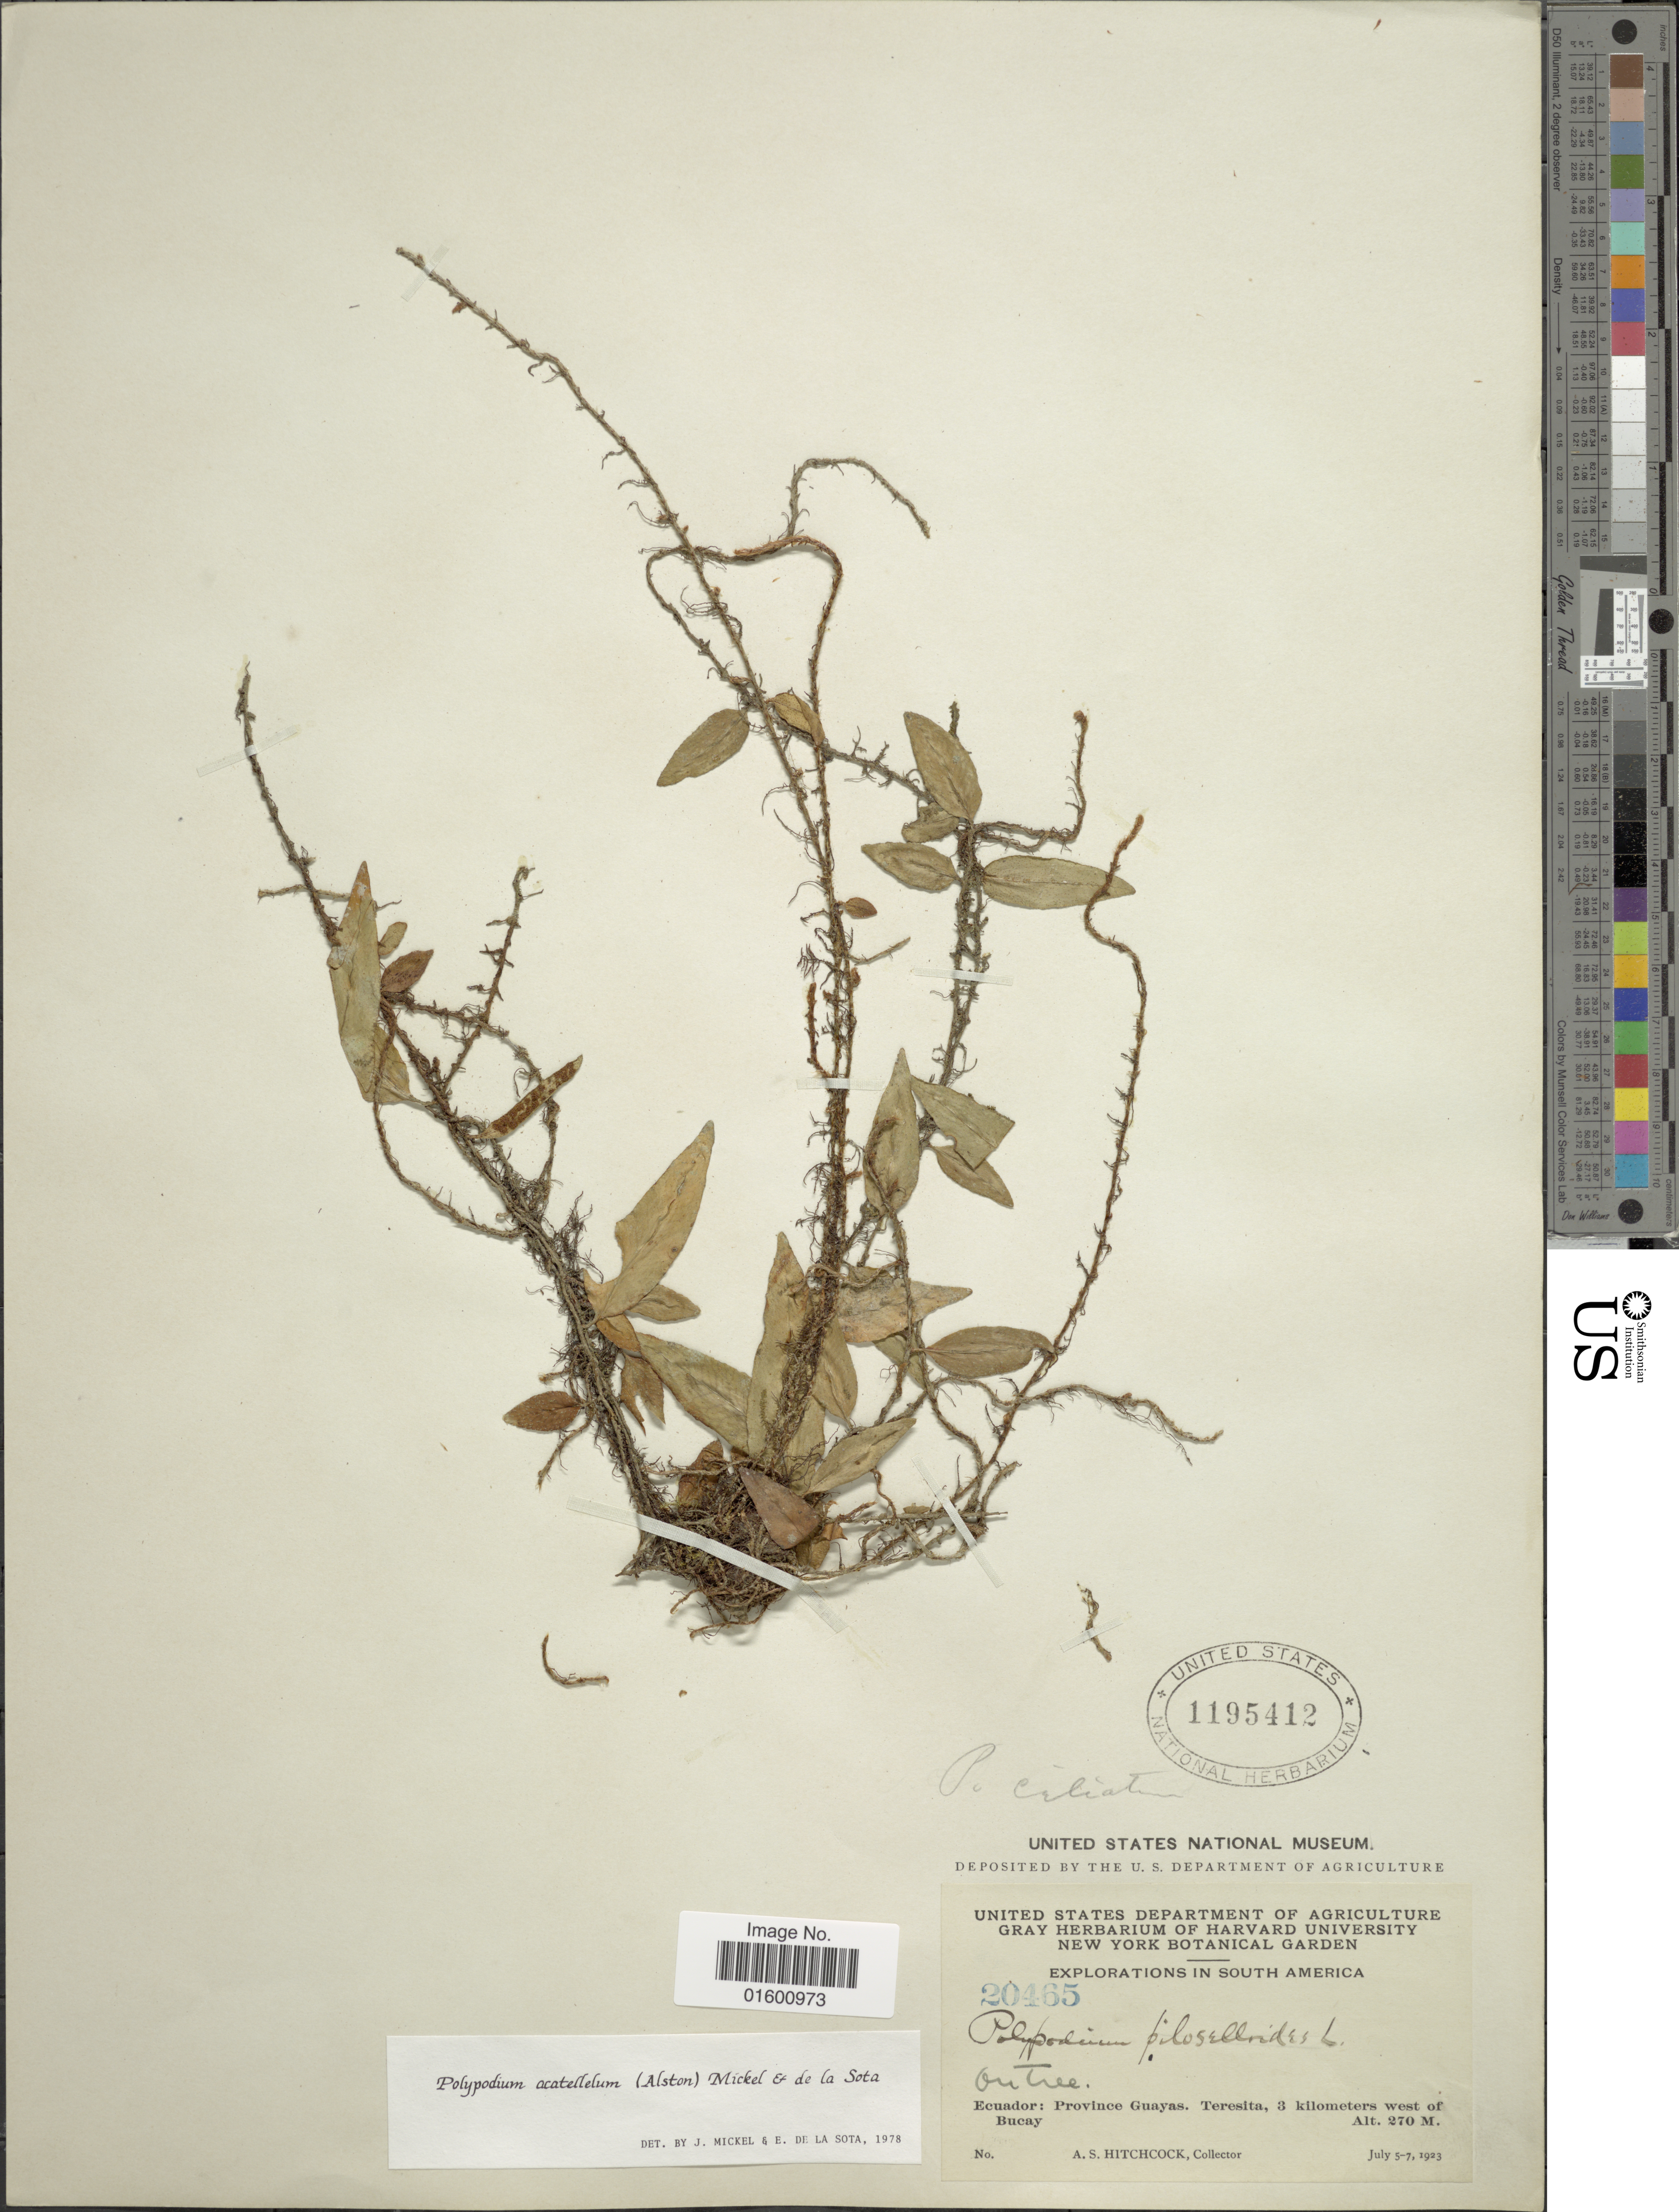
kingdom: Plantae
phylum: Tracheophyta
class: Polypodiopsida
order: Polypodiales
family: Polypodiaceae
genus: Microgramma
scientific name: Microgramma acatallela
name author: Alston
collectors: A. S. Hitchcock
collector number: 20465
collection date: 1923-07-05/1923-07-07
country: Ecuador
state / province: Guayas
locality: Teresita, 3 kilometers west of Bucay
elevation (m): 270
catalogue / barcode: US 1195412